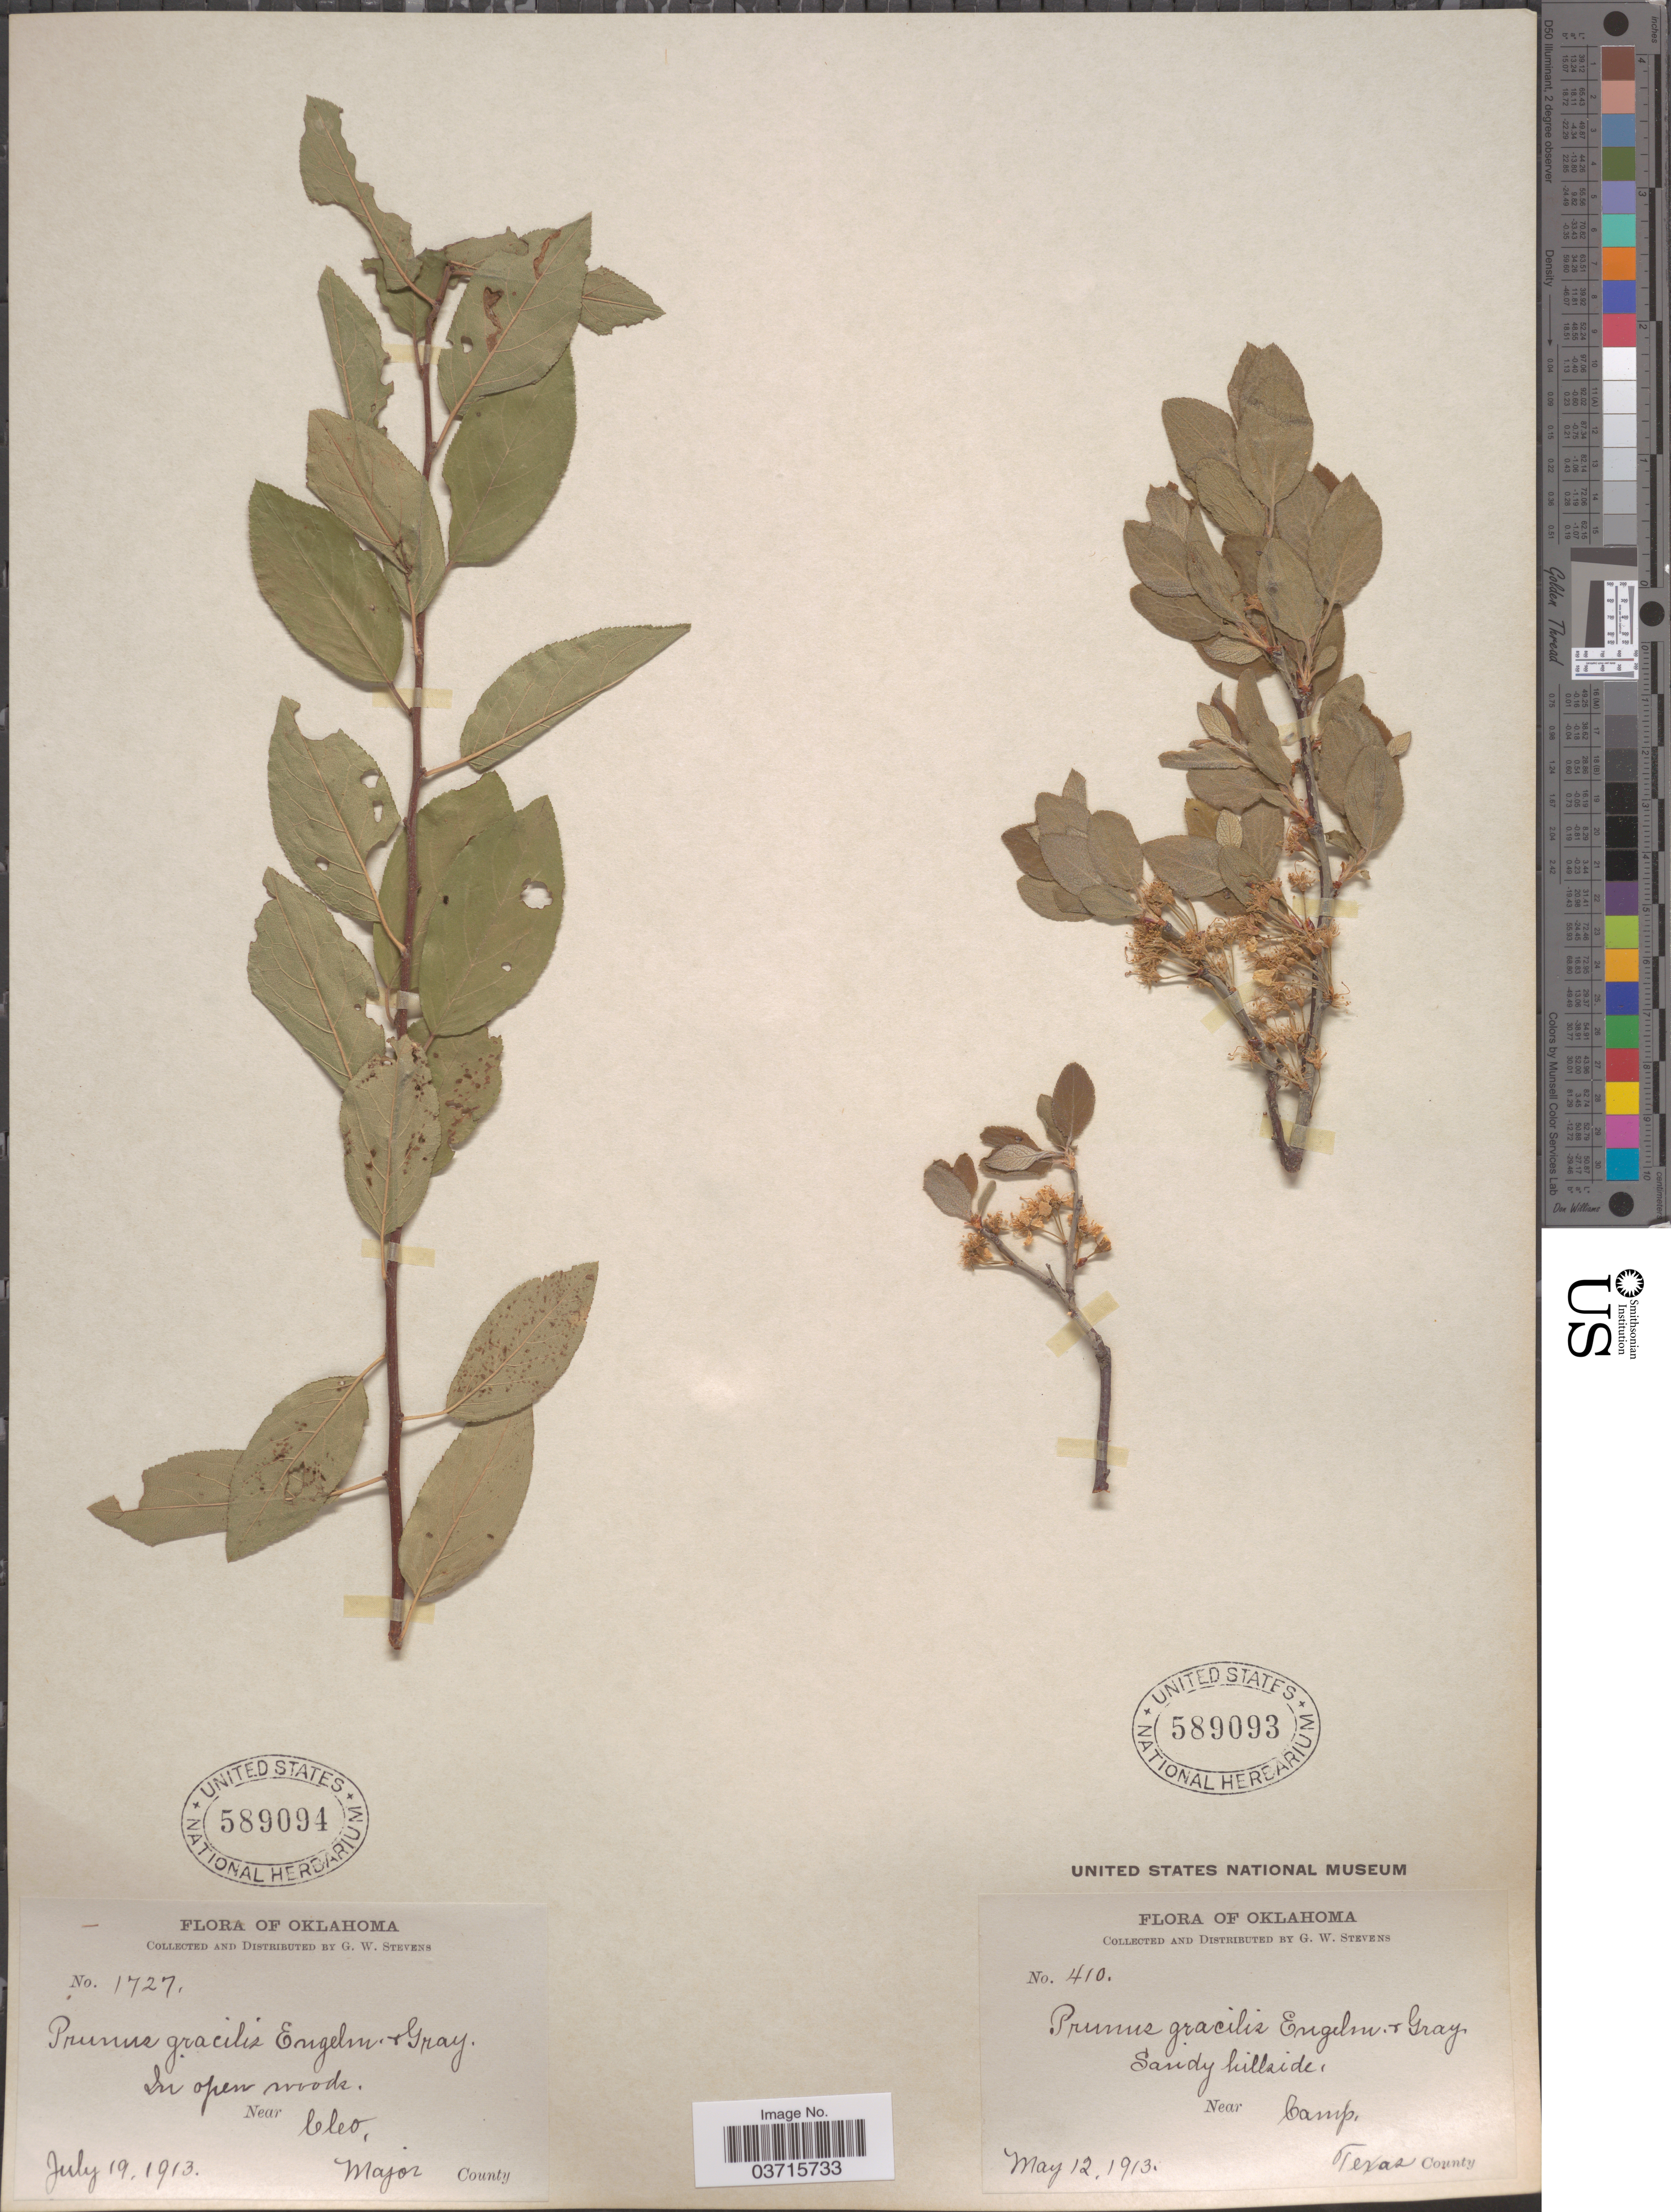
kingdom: Plantae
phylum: Tracheophyta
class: Magnoliopsida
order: Rosales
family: Rosaceae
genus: Prunus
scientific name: Prunus gracilis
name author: Engelm. & A. Gray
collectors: G. W. Stevens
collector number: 1727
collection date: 1913-07-19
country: United States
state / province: Oklahoma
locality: In open woods. Near Cleo, Major County.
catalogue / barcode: US 589094-2